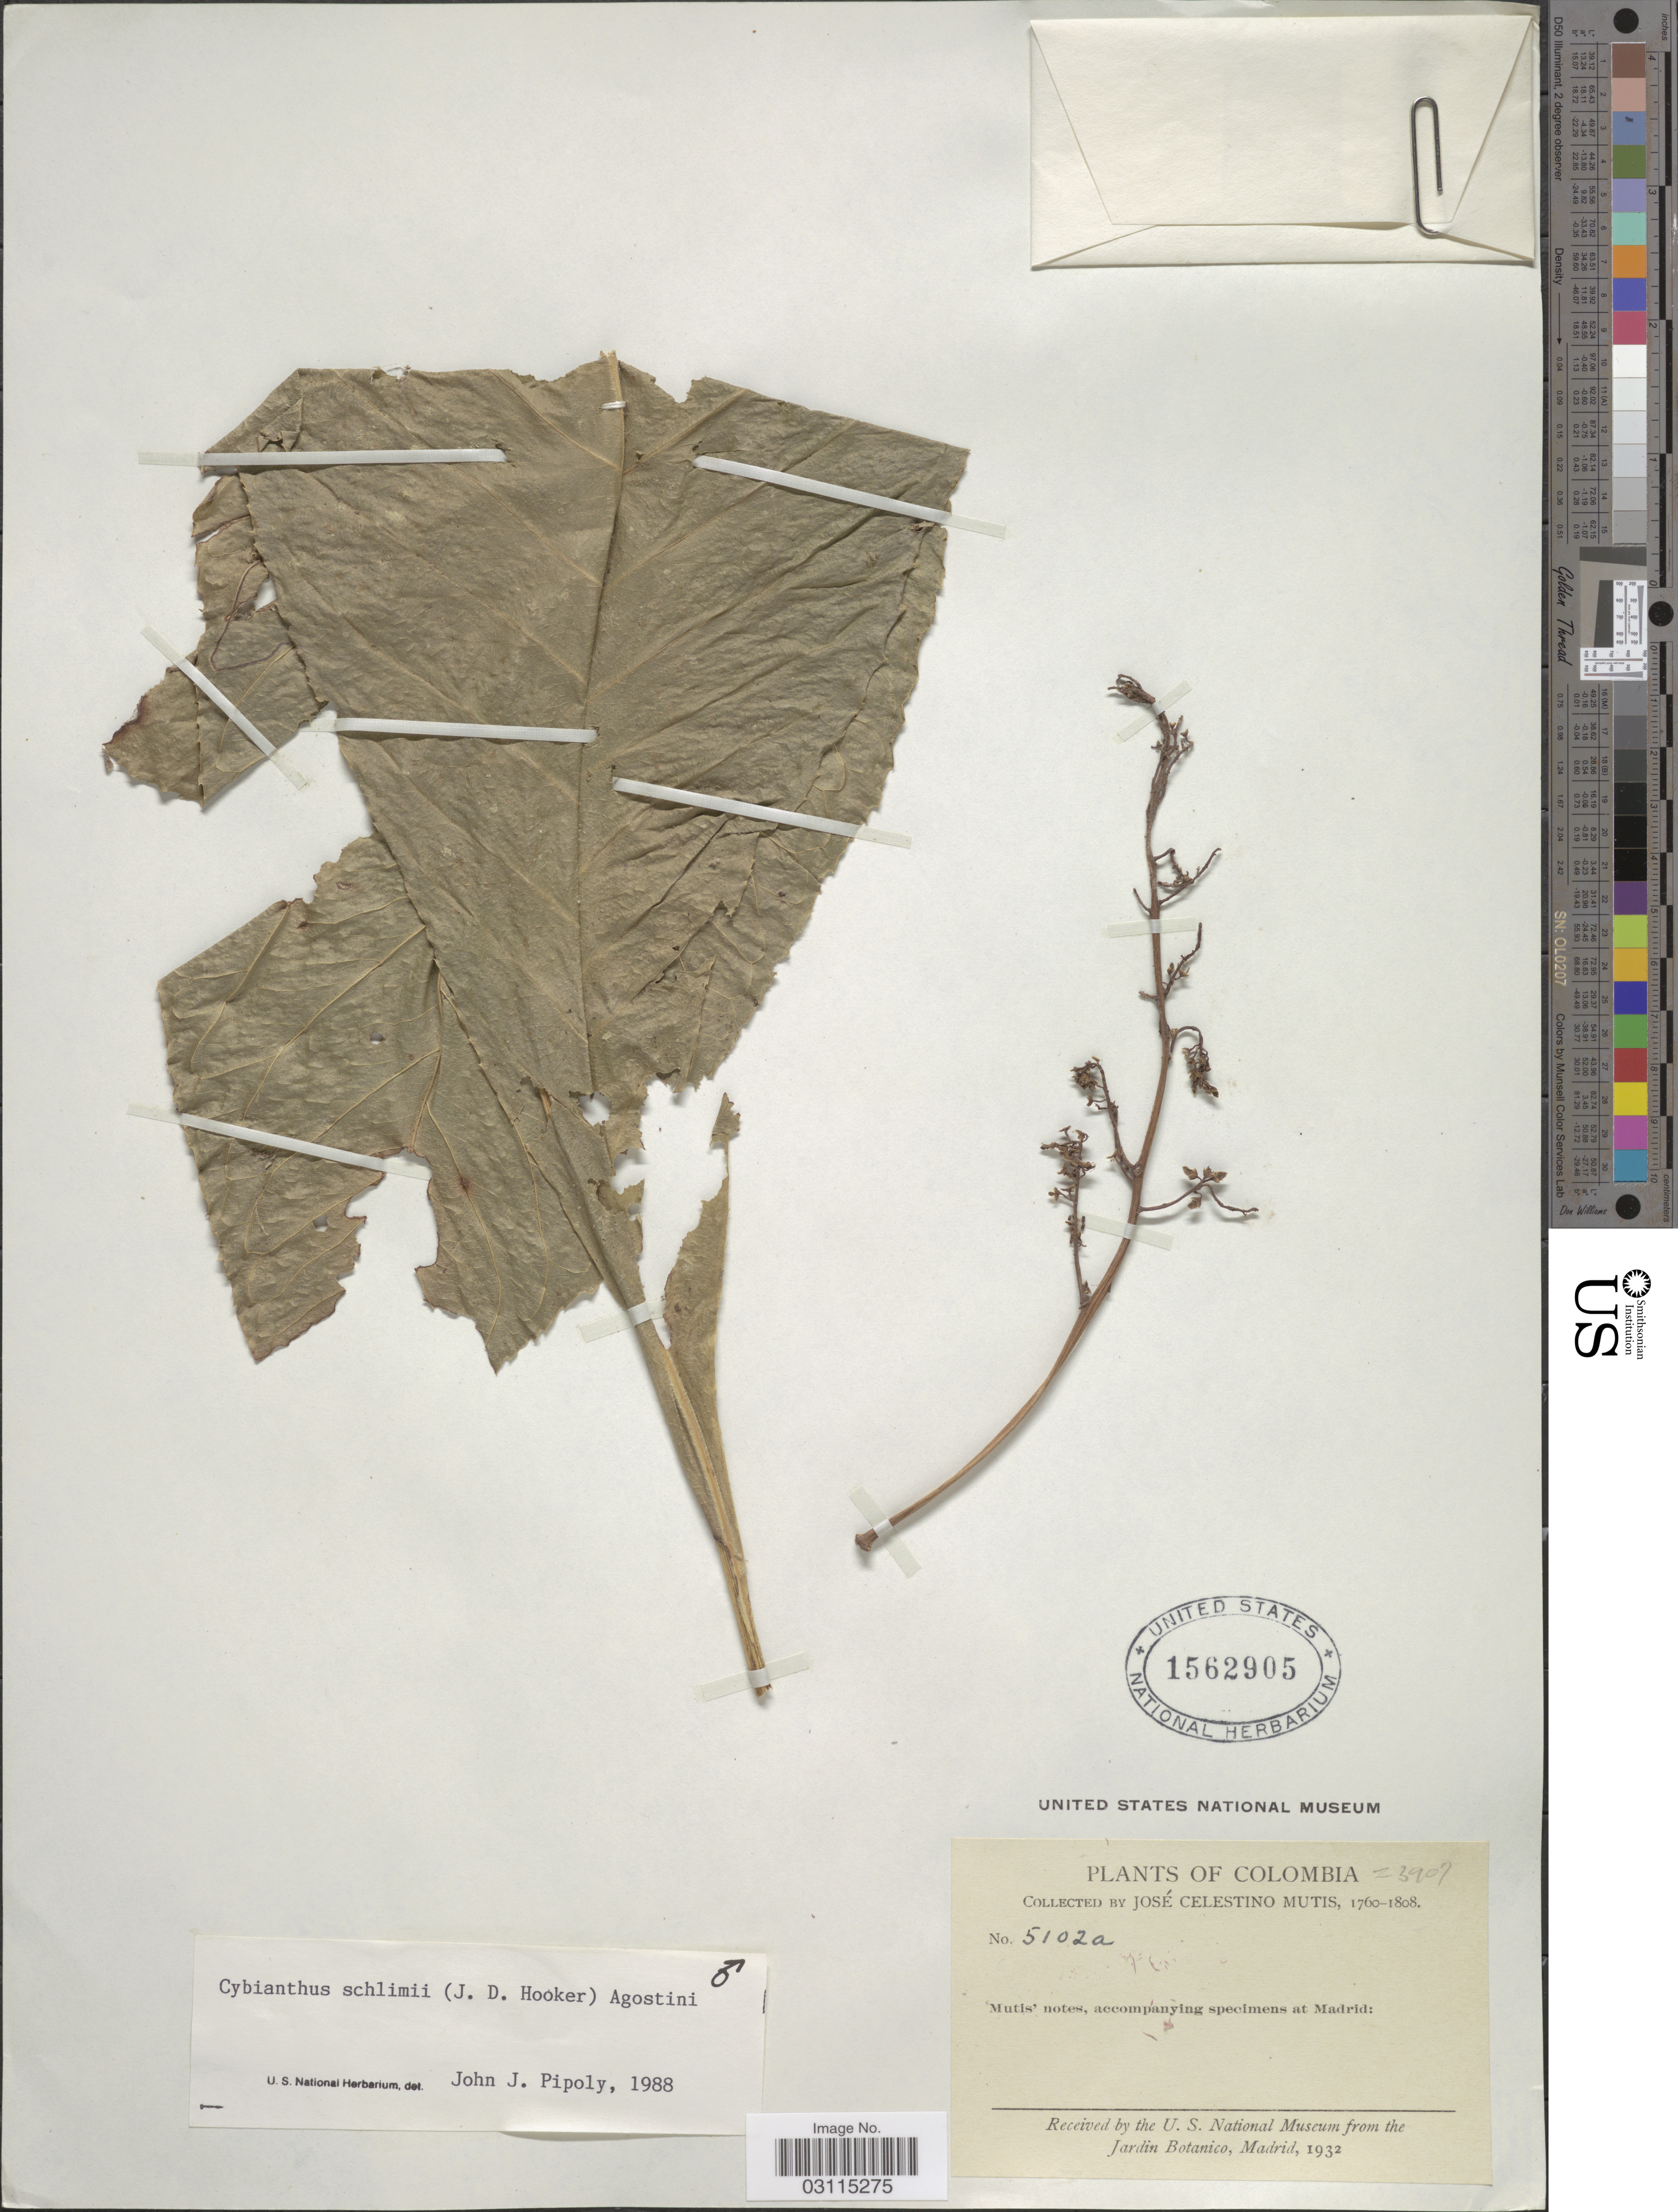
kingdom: Plantae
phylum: Tracheophyta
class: Magnoliopsida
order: Ericales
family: Primulaceae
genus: Cybianthus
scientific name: Cybianthus schlimii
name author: (Hook. f.) G. Agostini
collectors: J. C. B. Mutis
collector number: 5102a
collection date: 1760/1808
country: Colombia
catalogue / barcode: US 1562905